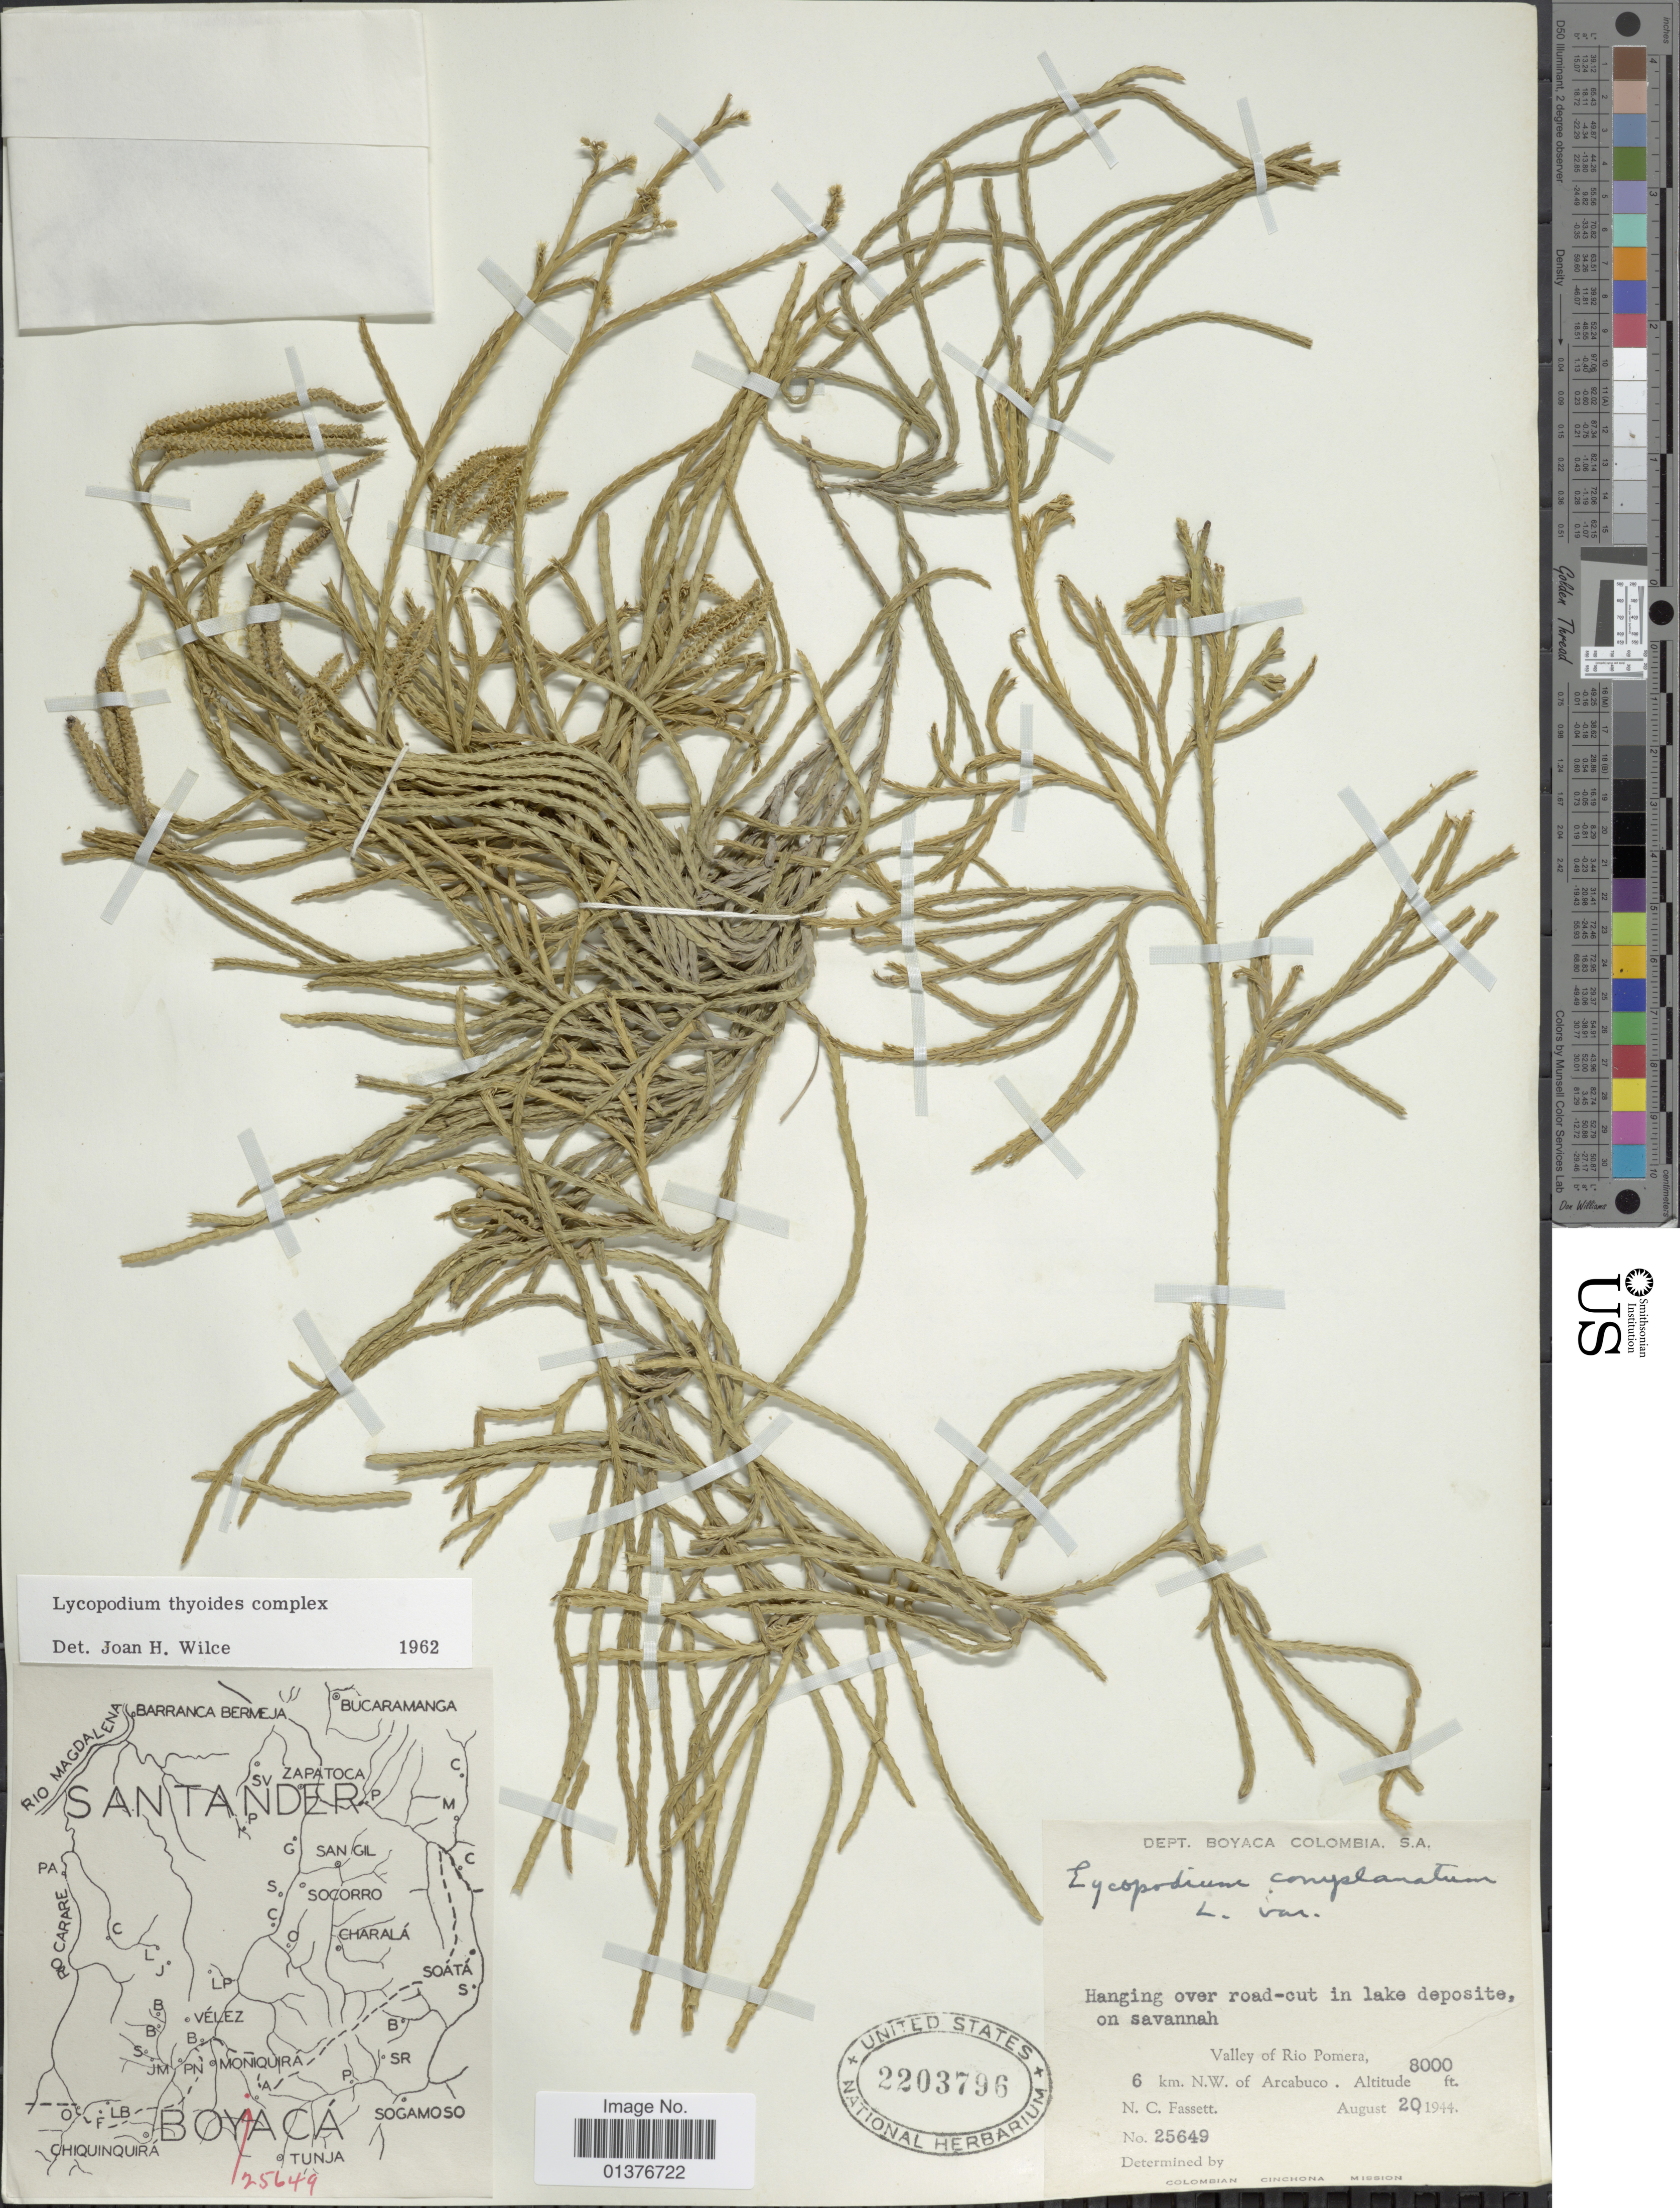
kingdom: Plantae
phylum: Tracheophyta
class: Lycopodiopsida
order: Lycopodiales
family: Lycopodiaceae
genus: Diphasiastrum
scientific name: Diphasiastrum thyoides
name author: (Humb. & Bonpl. ex Willd.) Holub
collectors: N. C. Fassett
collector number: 25649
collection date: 1944-08-20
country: Colombia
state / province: Boyacá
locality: Valley of Rio Pomera, 6km N.W. of Arcabuco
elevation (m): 2438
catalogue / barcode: US 2203796